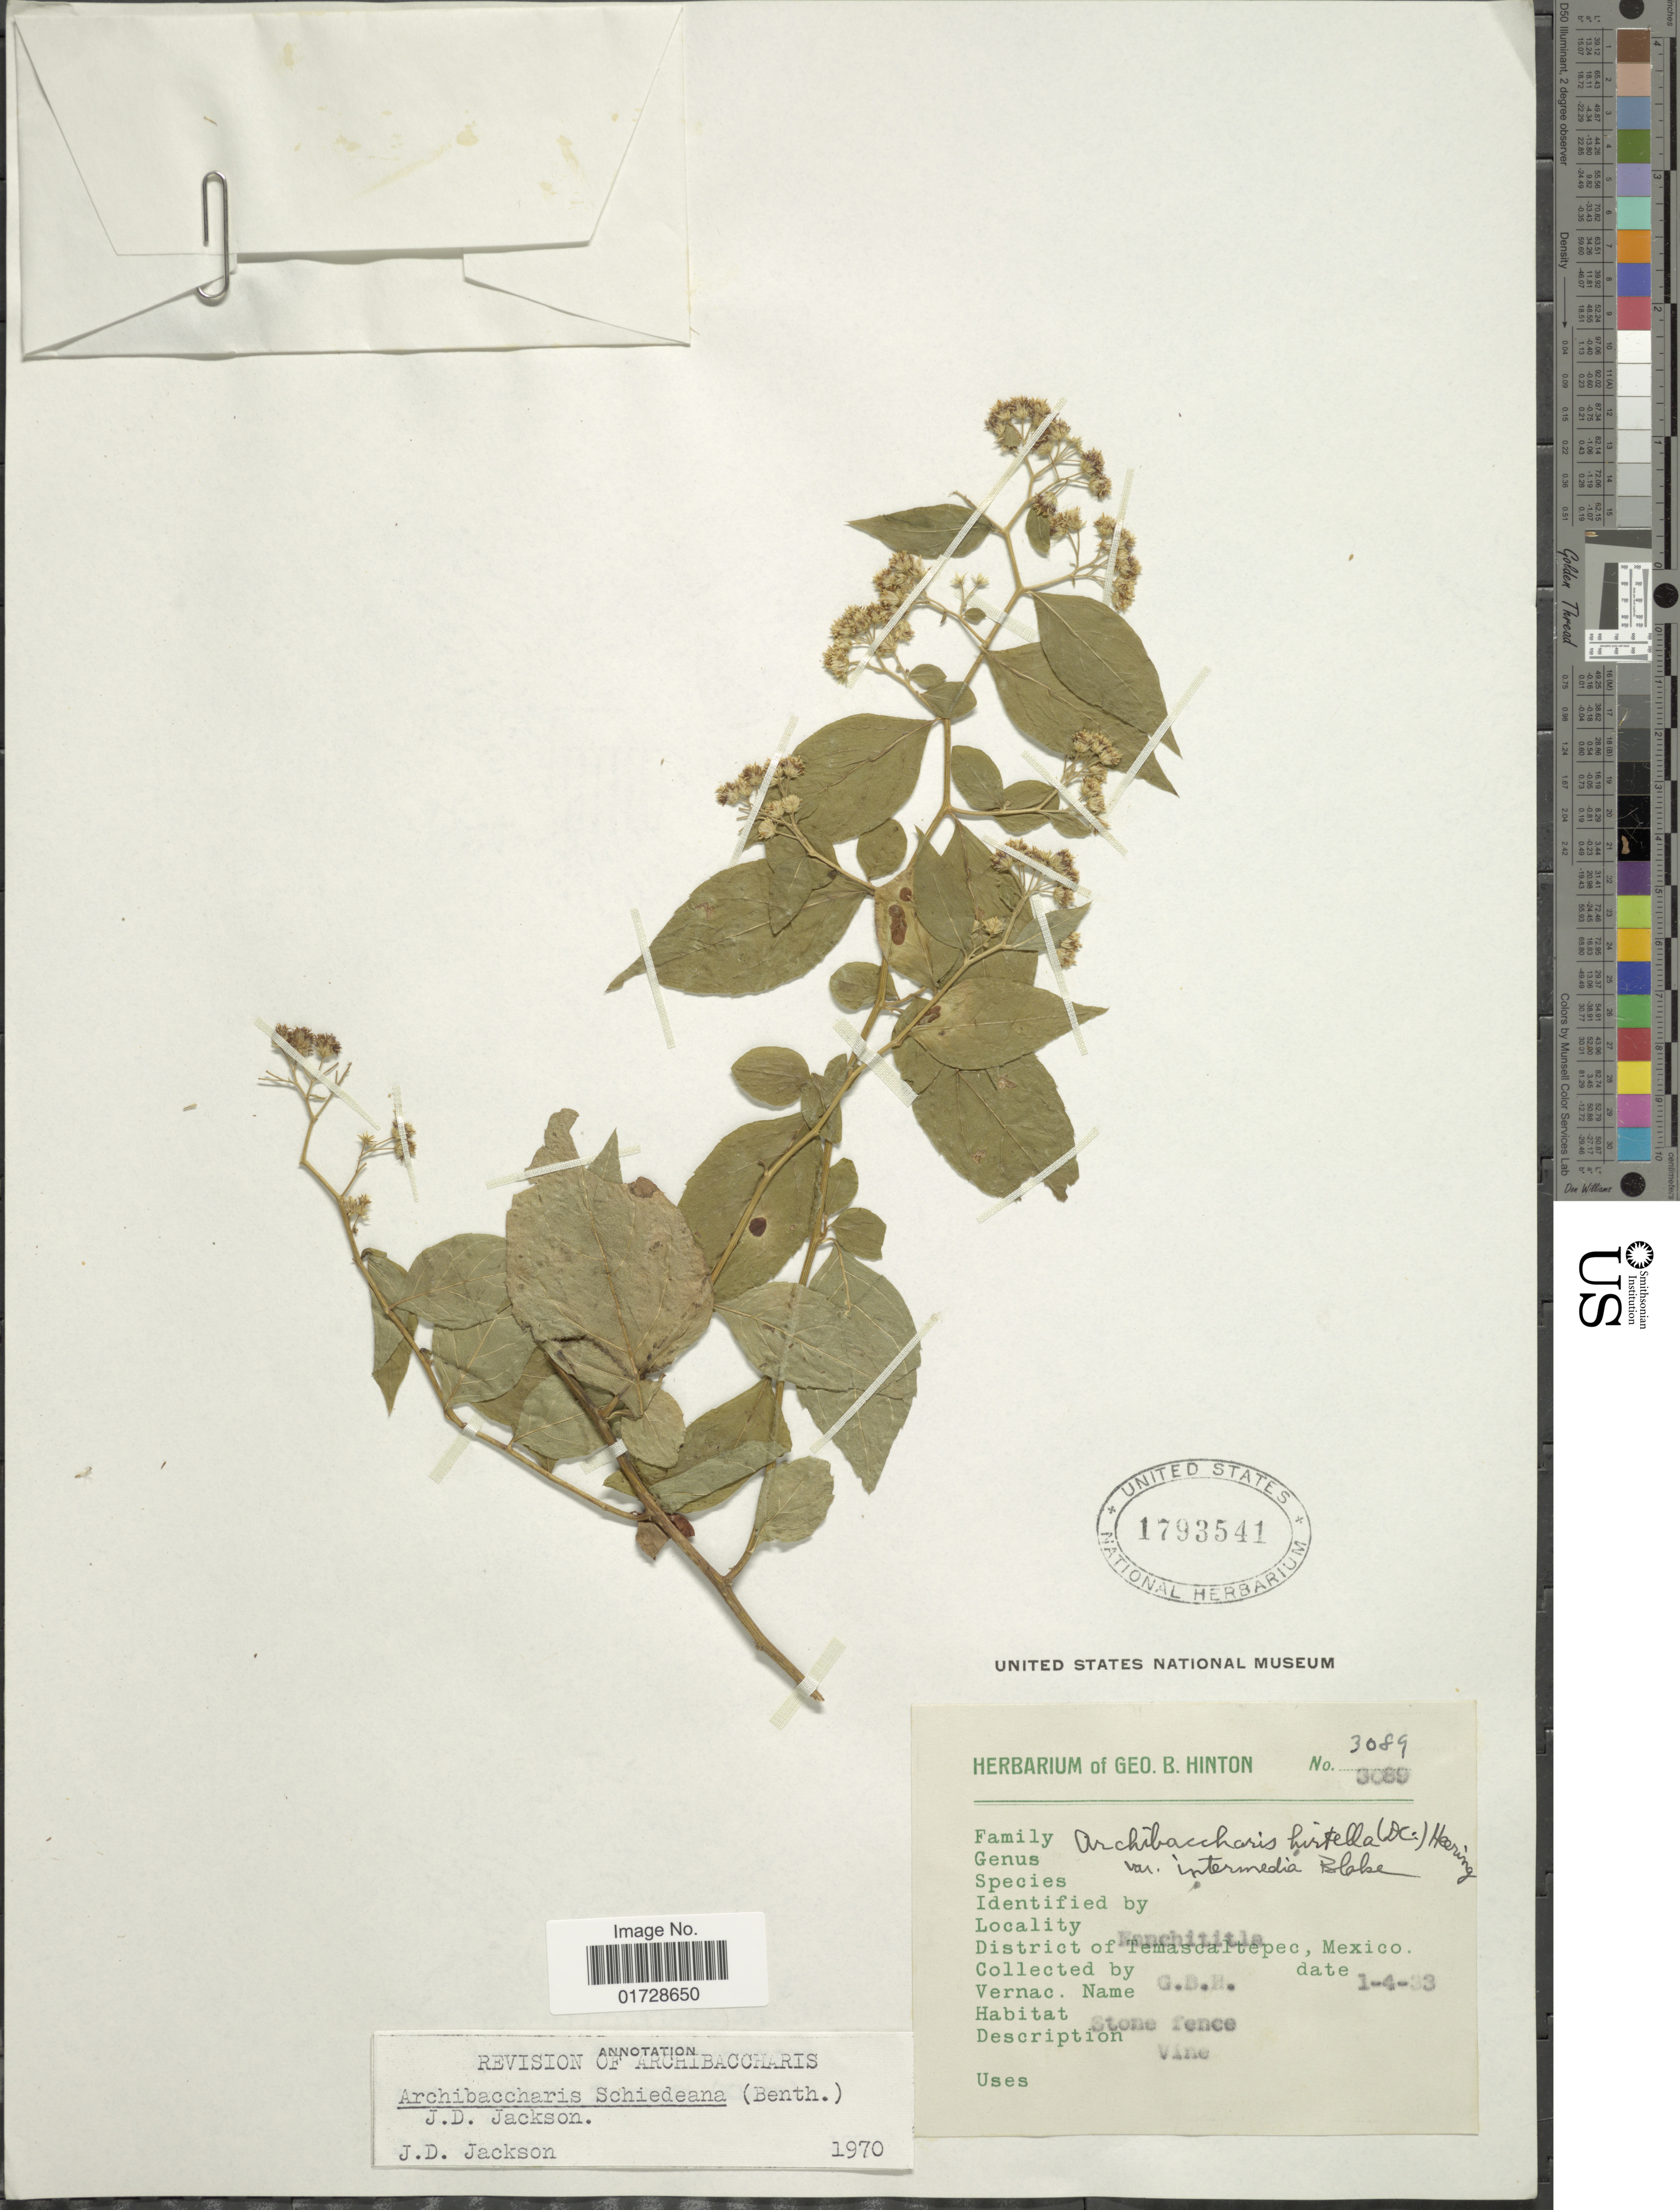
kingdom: Plantae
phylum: Tracheophyta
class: Magnoliopsida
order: Asterales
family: Asteraceae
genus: Archibaccharis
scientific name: Archibaccharis schiedeana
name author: (Benth.) J.D. Jacks.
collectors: G. B. Hinton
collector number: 3089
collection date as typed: Transcribed d/m/y: 1/4/33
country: Mexico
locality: Nanchititla, District of Temascaltepec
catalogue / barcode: US 1793541